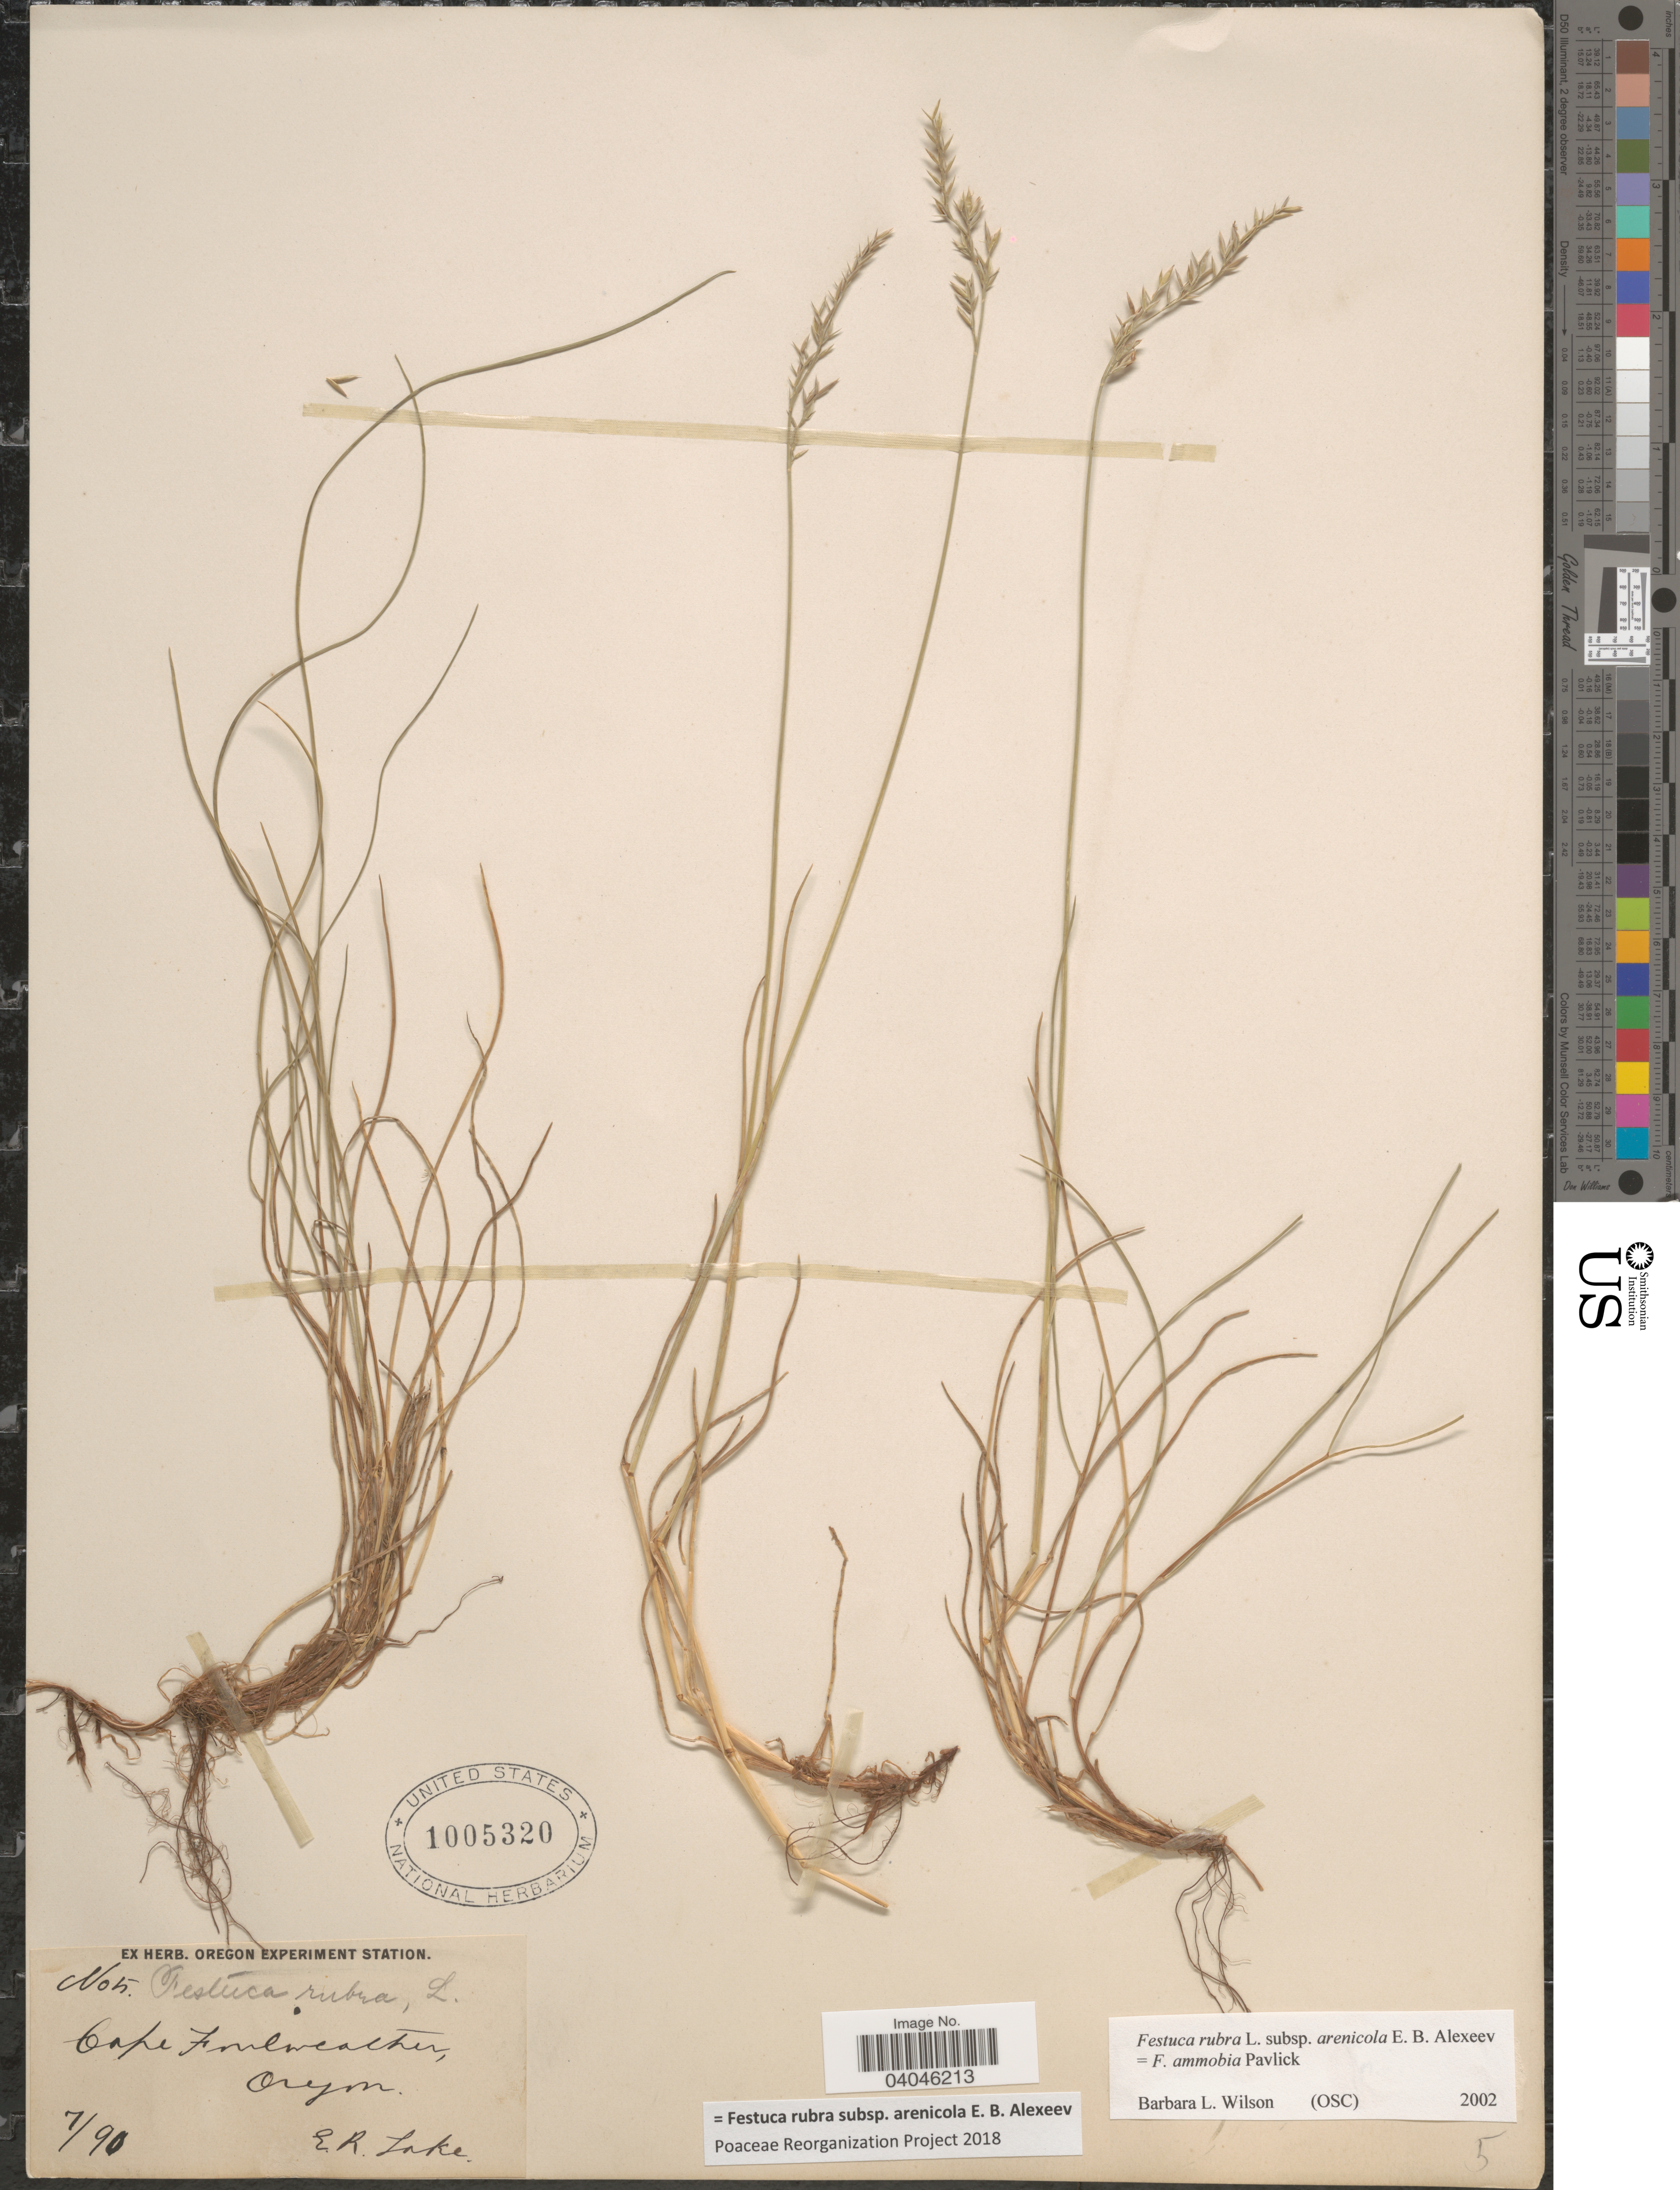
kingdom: Plantae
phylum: Tracheophyta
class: Liliopsida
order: Poales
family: Poaceae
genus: Festuca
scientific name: Festuca rubra subsp. arenicola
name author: E.B. Alexeev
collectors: E. Lake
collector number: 5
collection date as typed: Transcribed d/m/y: /7/90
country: United States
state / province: Oregon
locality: Cape Foulweather.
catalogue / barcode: US 1005320